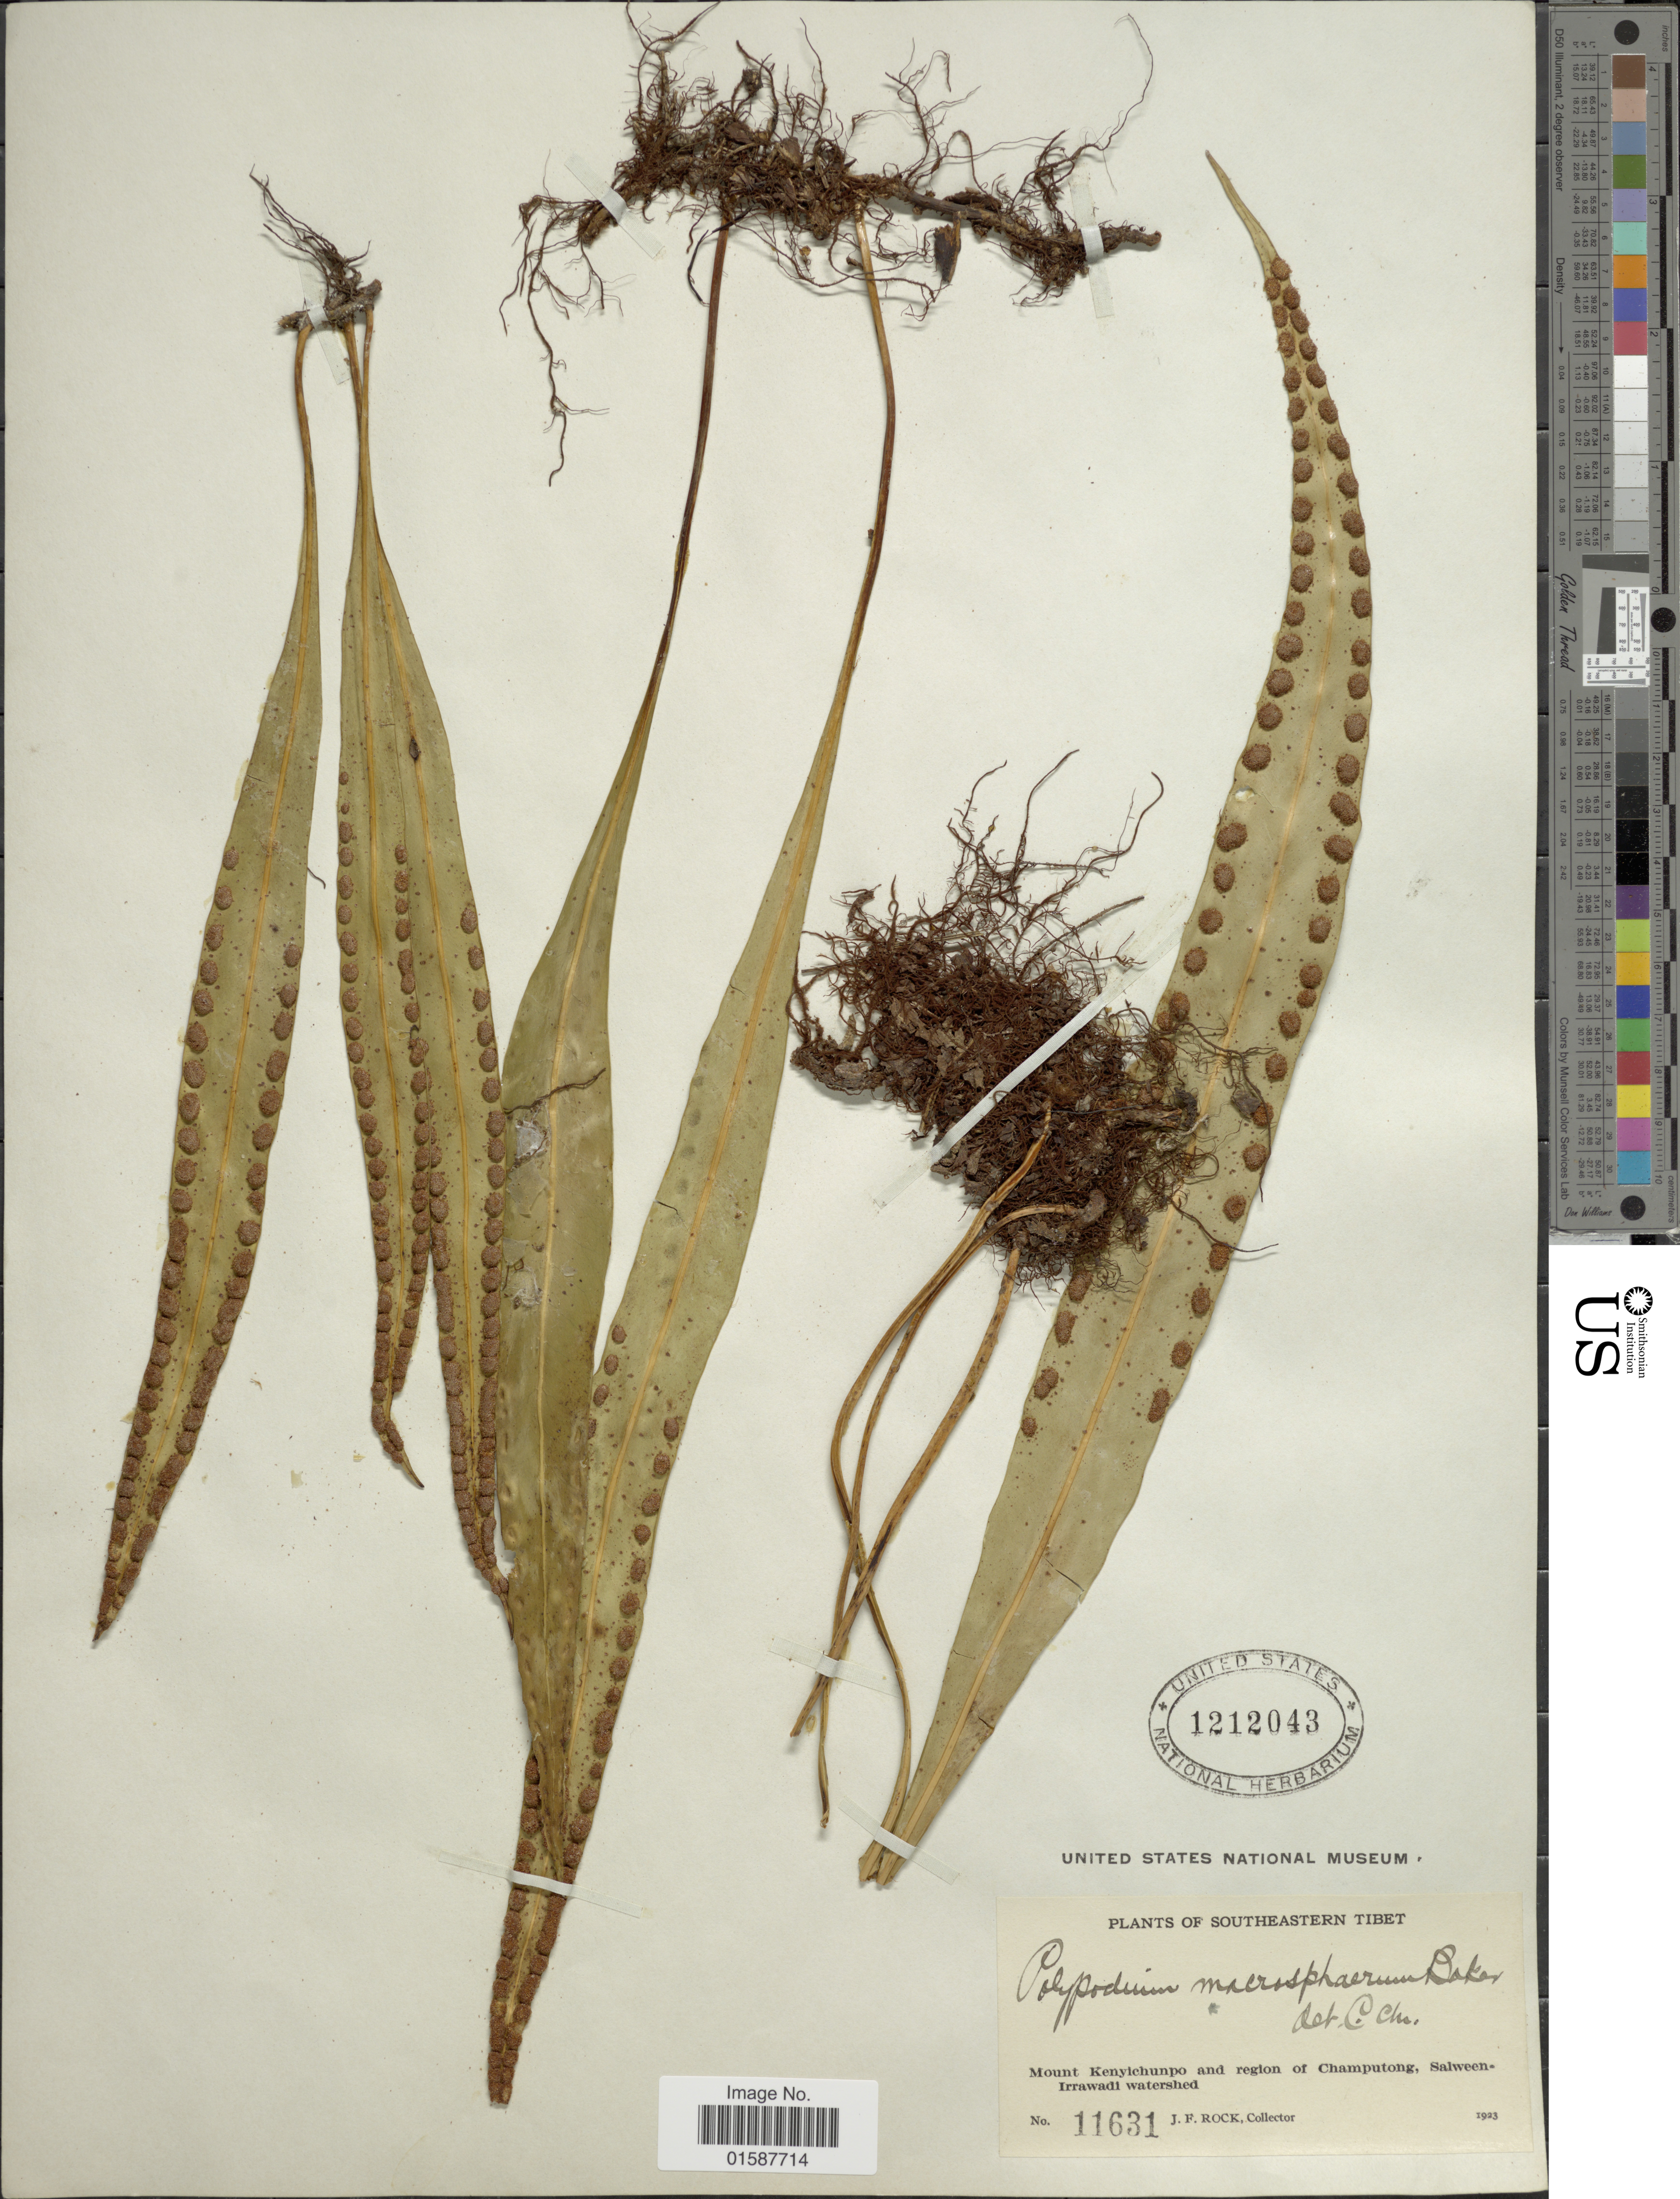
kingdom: Plantae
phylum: Tracheophyta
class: Polypodiopsida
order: Polypodiales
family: Polypodiaceae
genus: Lepisorus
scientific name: Lepisorus macrosphaerus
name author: (Baker) Ching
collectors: J. Rock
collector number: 11631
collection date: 1923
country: China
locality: Southeastern Tibet, mount Kenyichunpo and region of Champutong, Salween-Irradi watershed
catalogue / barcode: US 1212043